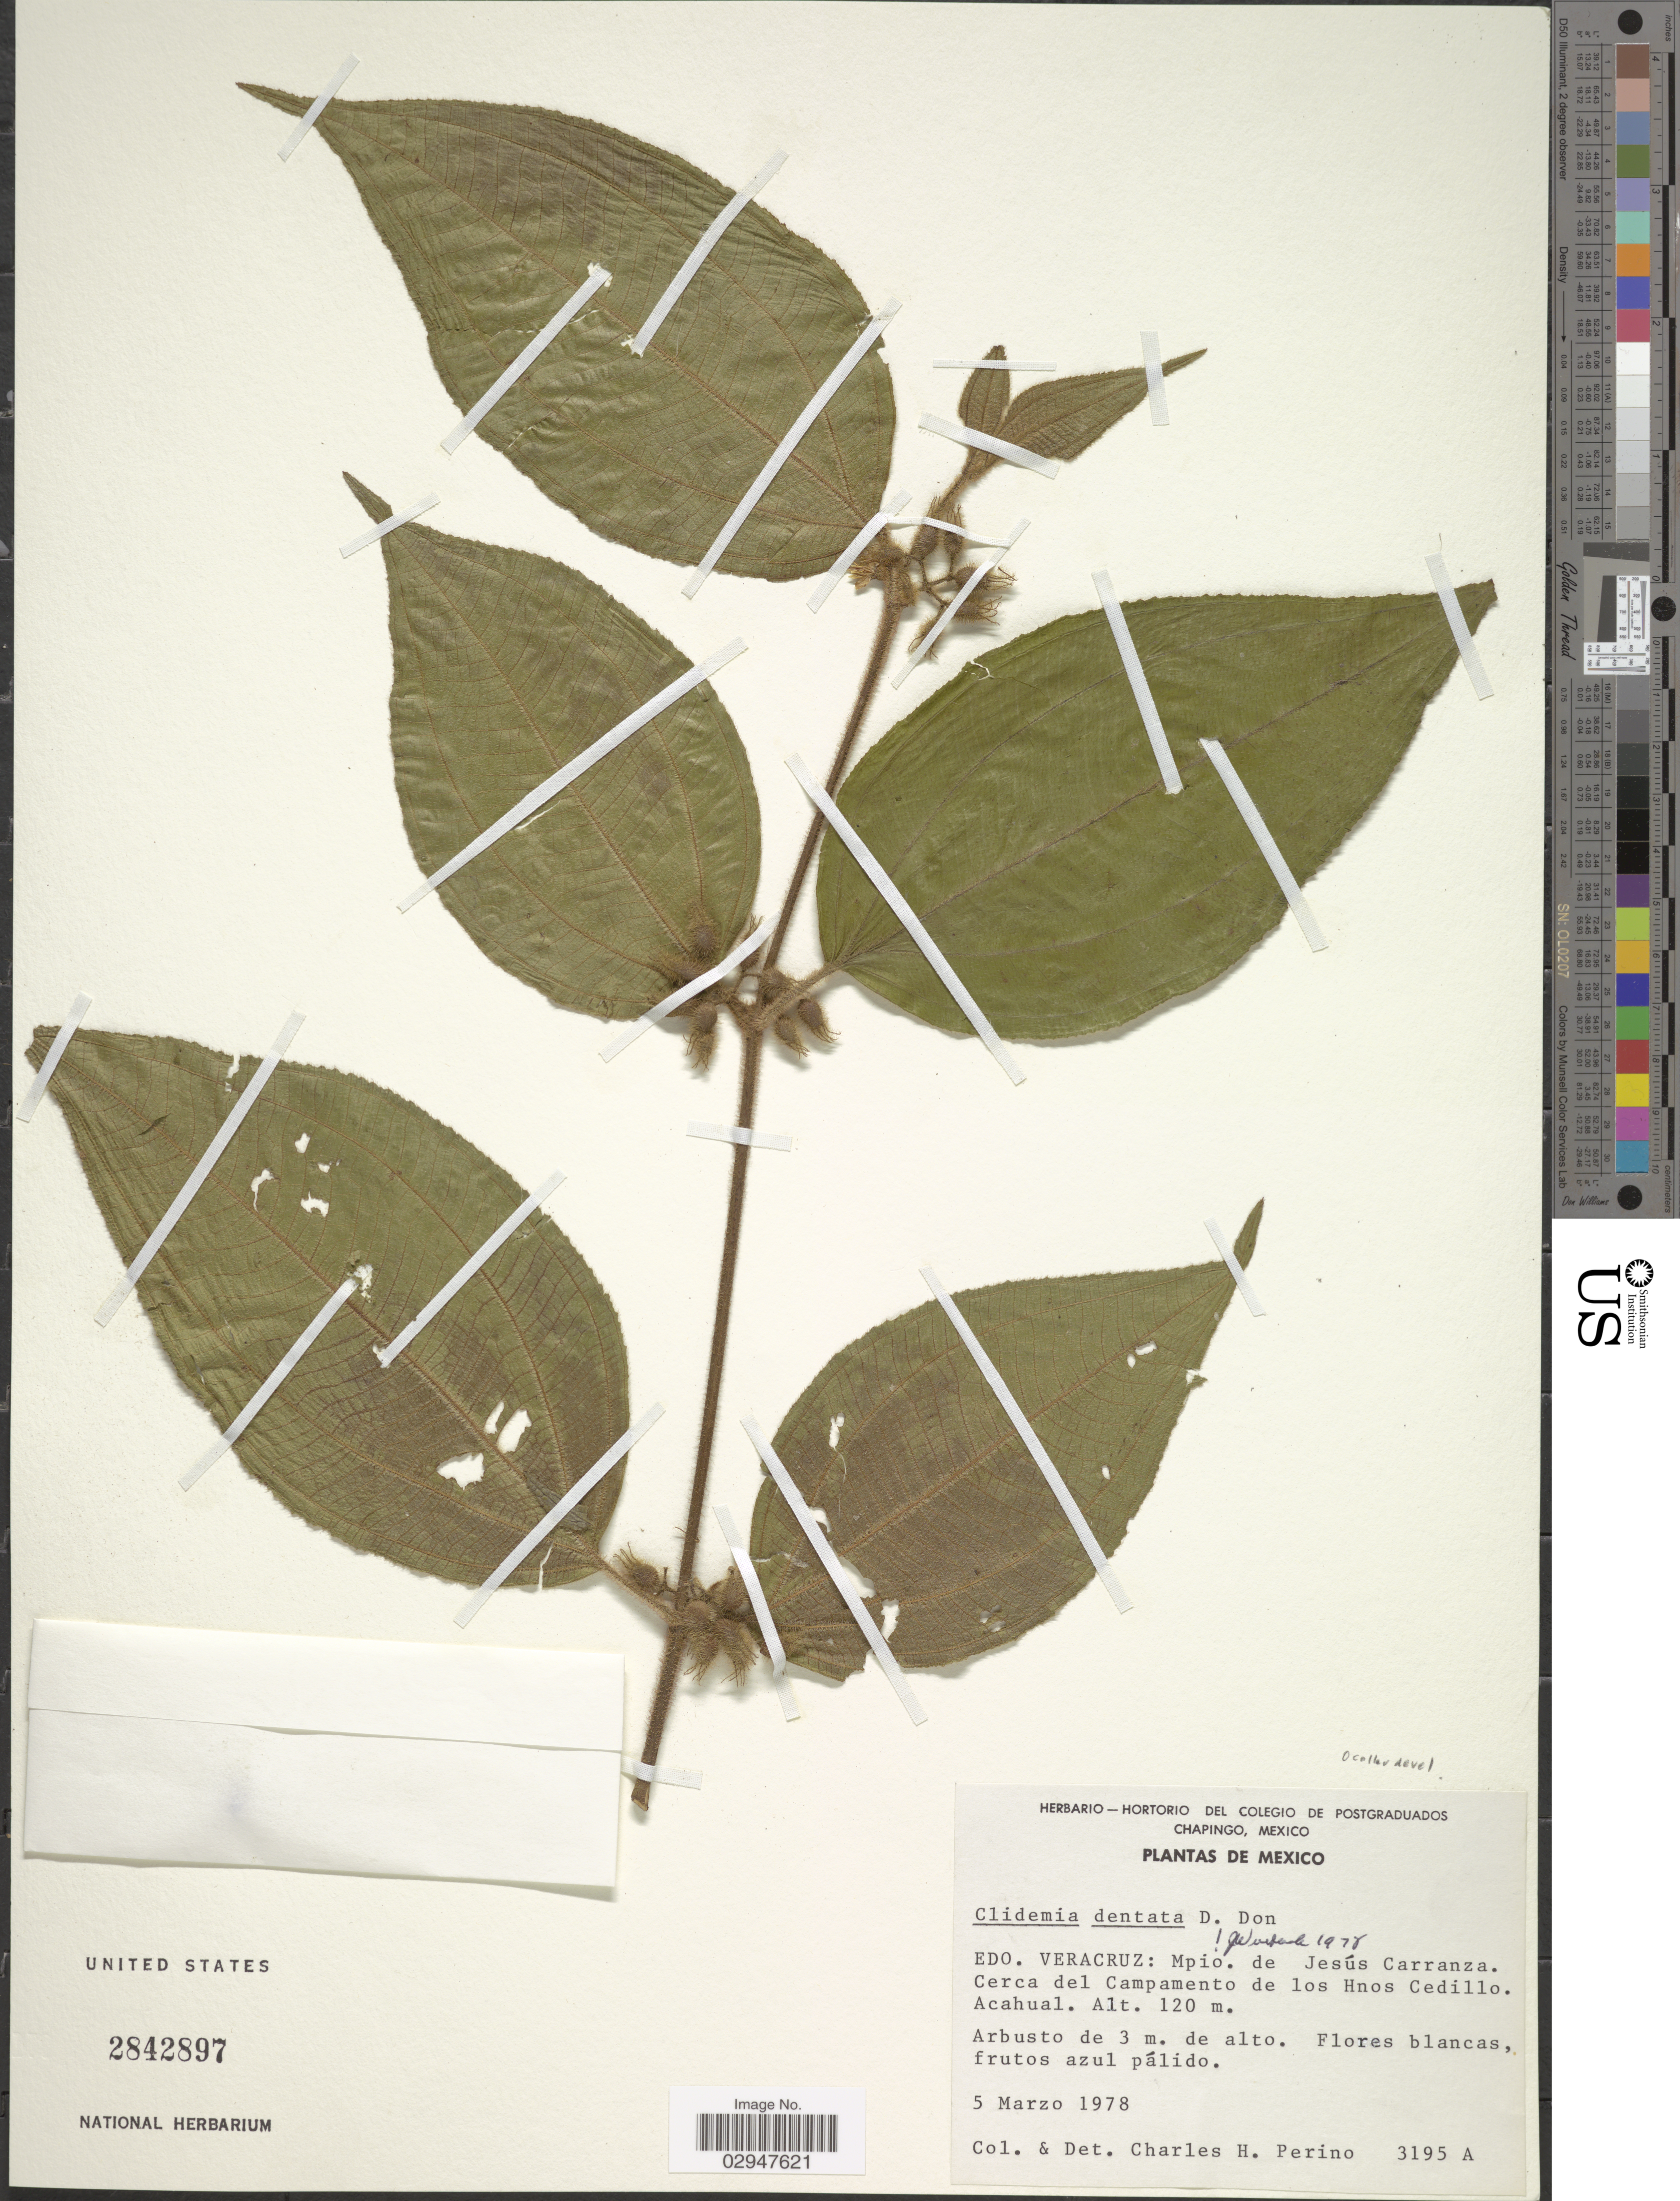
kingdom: Plantae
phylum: Tracheophyta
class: Magnoliopsida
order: Myrtales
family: Melastomataceae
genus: Clidemia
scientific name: Clidemia dentata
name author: D. Don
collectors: C. Perino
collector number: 3195A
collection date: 1978-03-05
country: Mexico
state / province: Veracruz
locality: Edo. Veracruz: Mpio de Jesús Carranza. Cerca del Campamento de los Hnos Cedillo. Acahual.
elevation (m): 120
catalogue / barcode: US 2842897